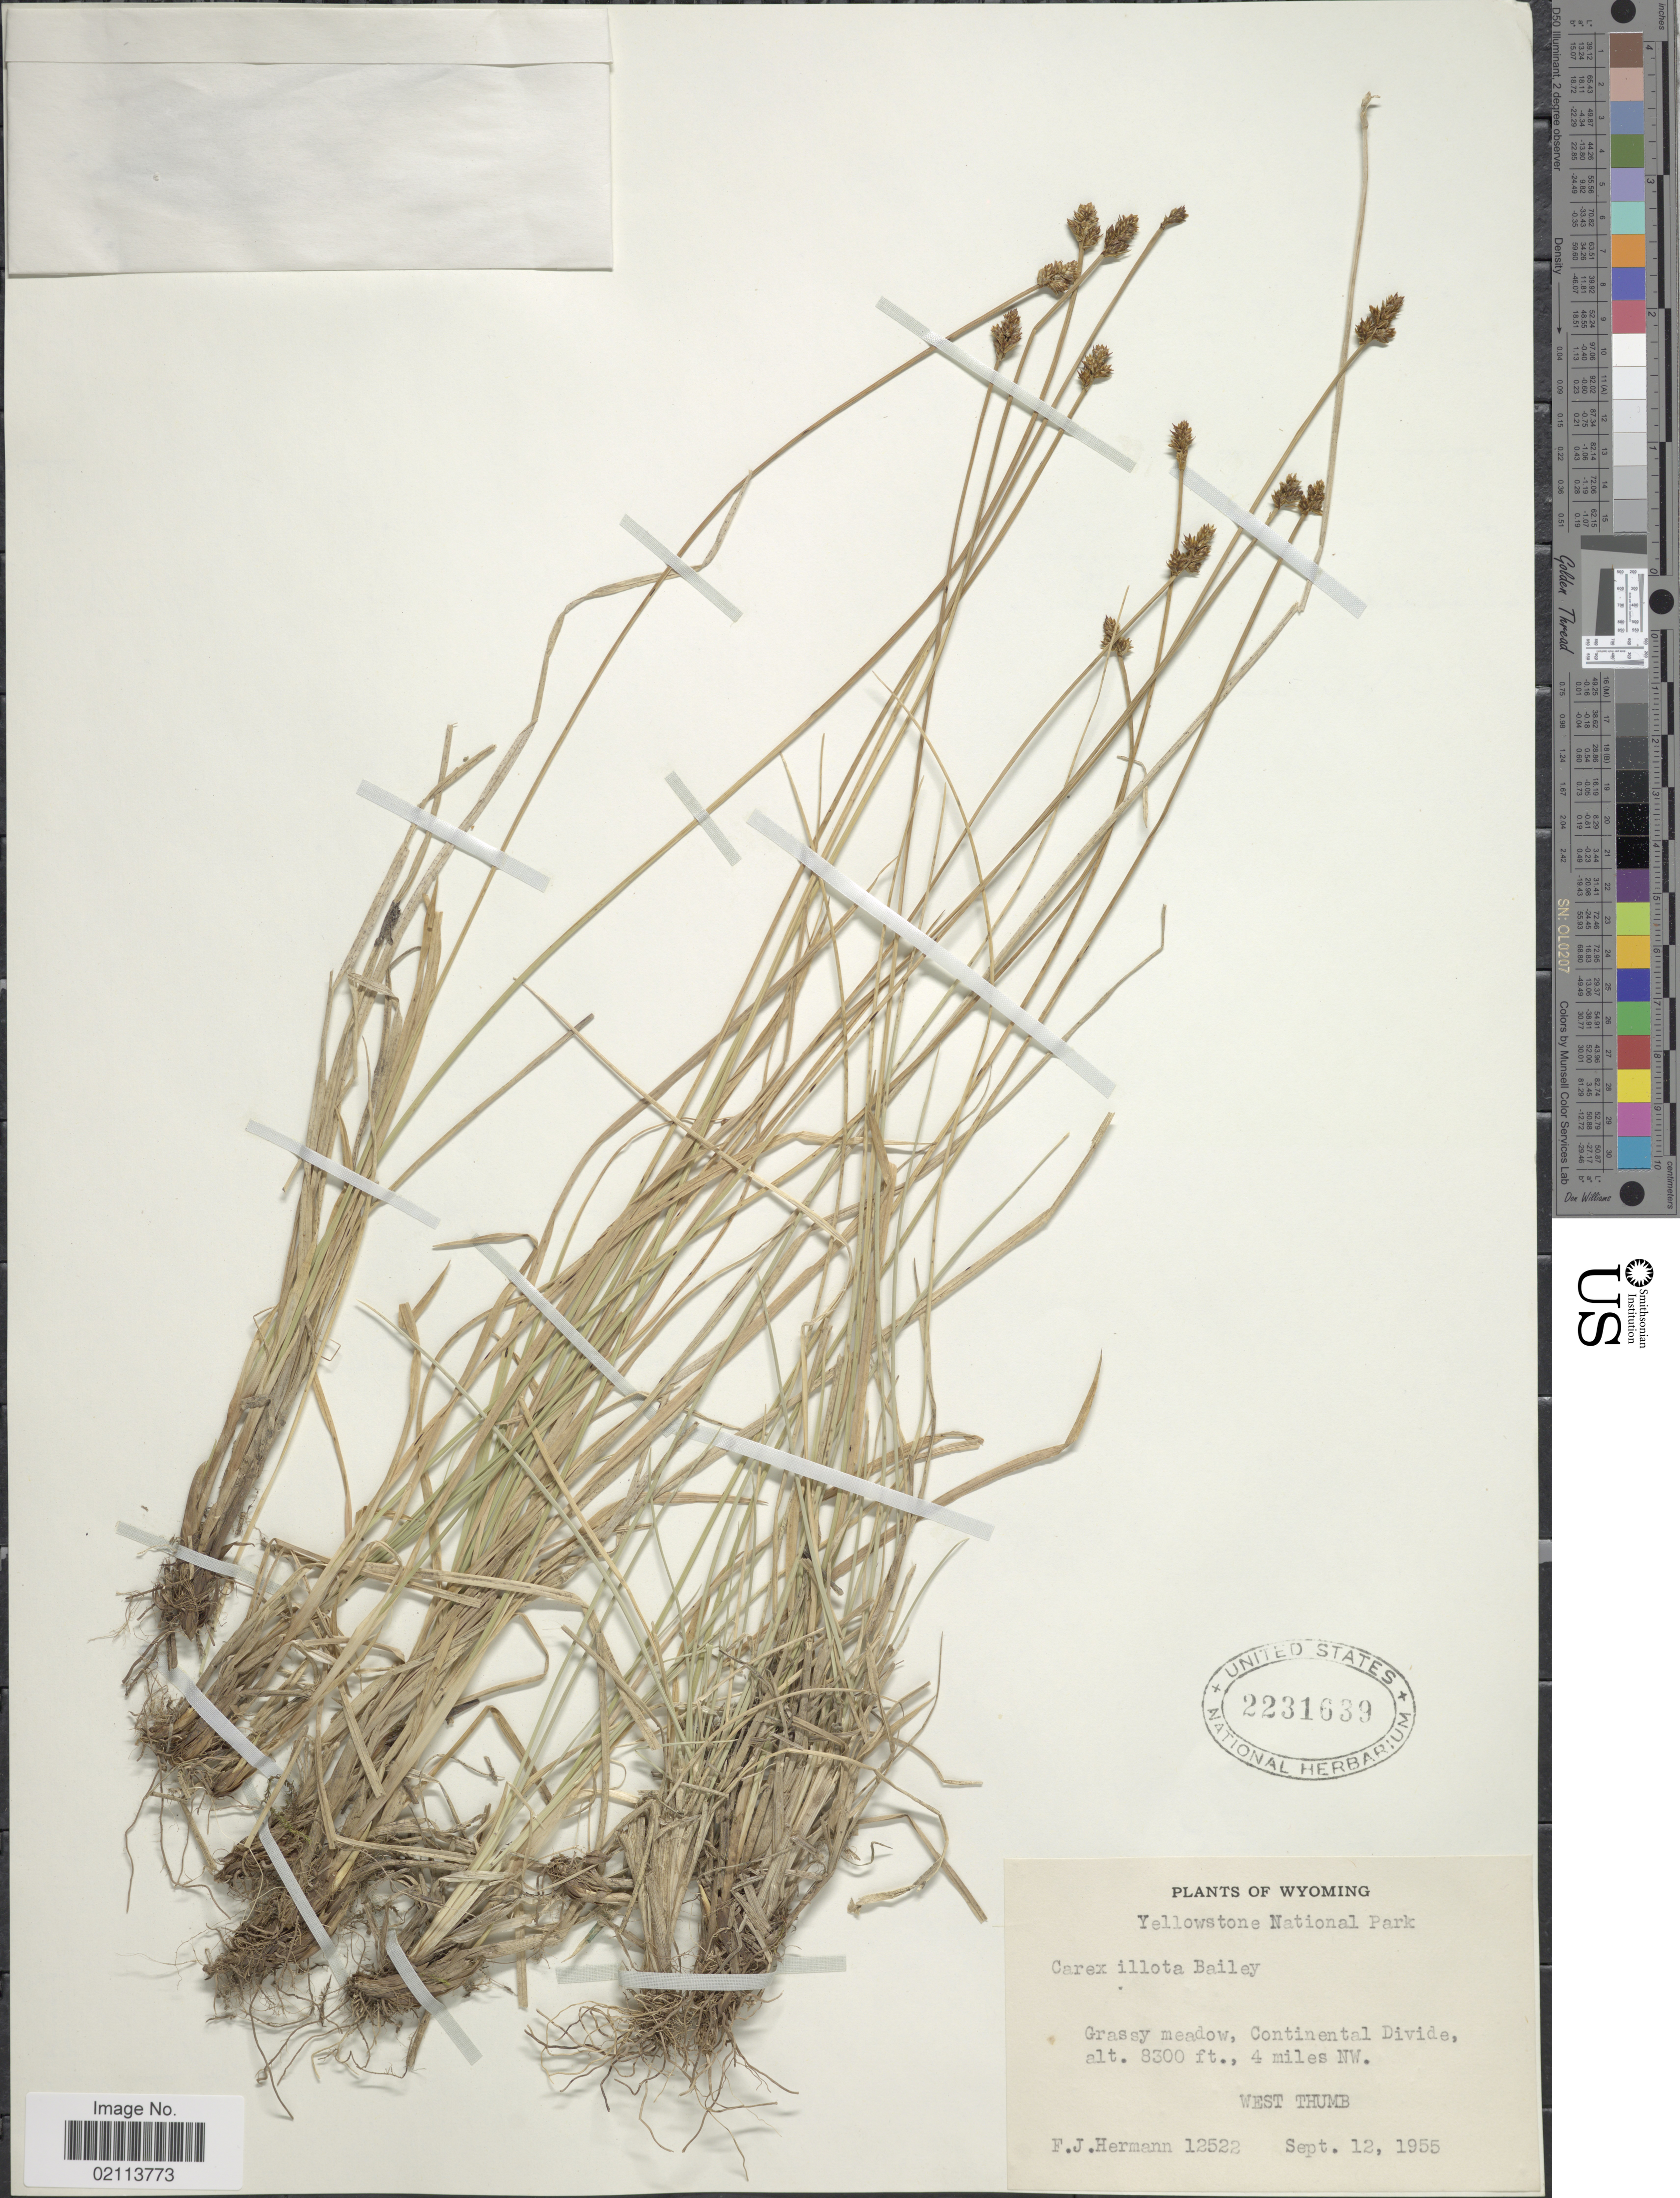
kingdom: Plantae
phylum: Tracheophyta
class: Liliopsida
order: Poales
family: Cyperaceae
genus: Carex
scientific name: Carex illota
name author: L.H. Bailey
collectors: F. J. Hermann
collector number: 12522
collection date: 1955-09-12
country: United States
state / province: Wyoming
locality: Yellowstone National Park, Grassy meadow, Continental Divide, 4 miles NW. West Thumb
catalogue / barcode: US 2231639